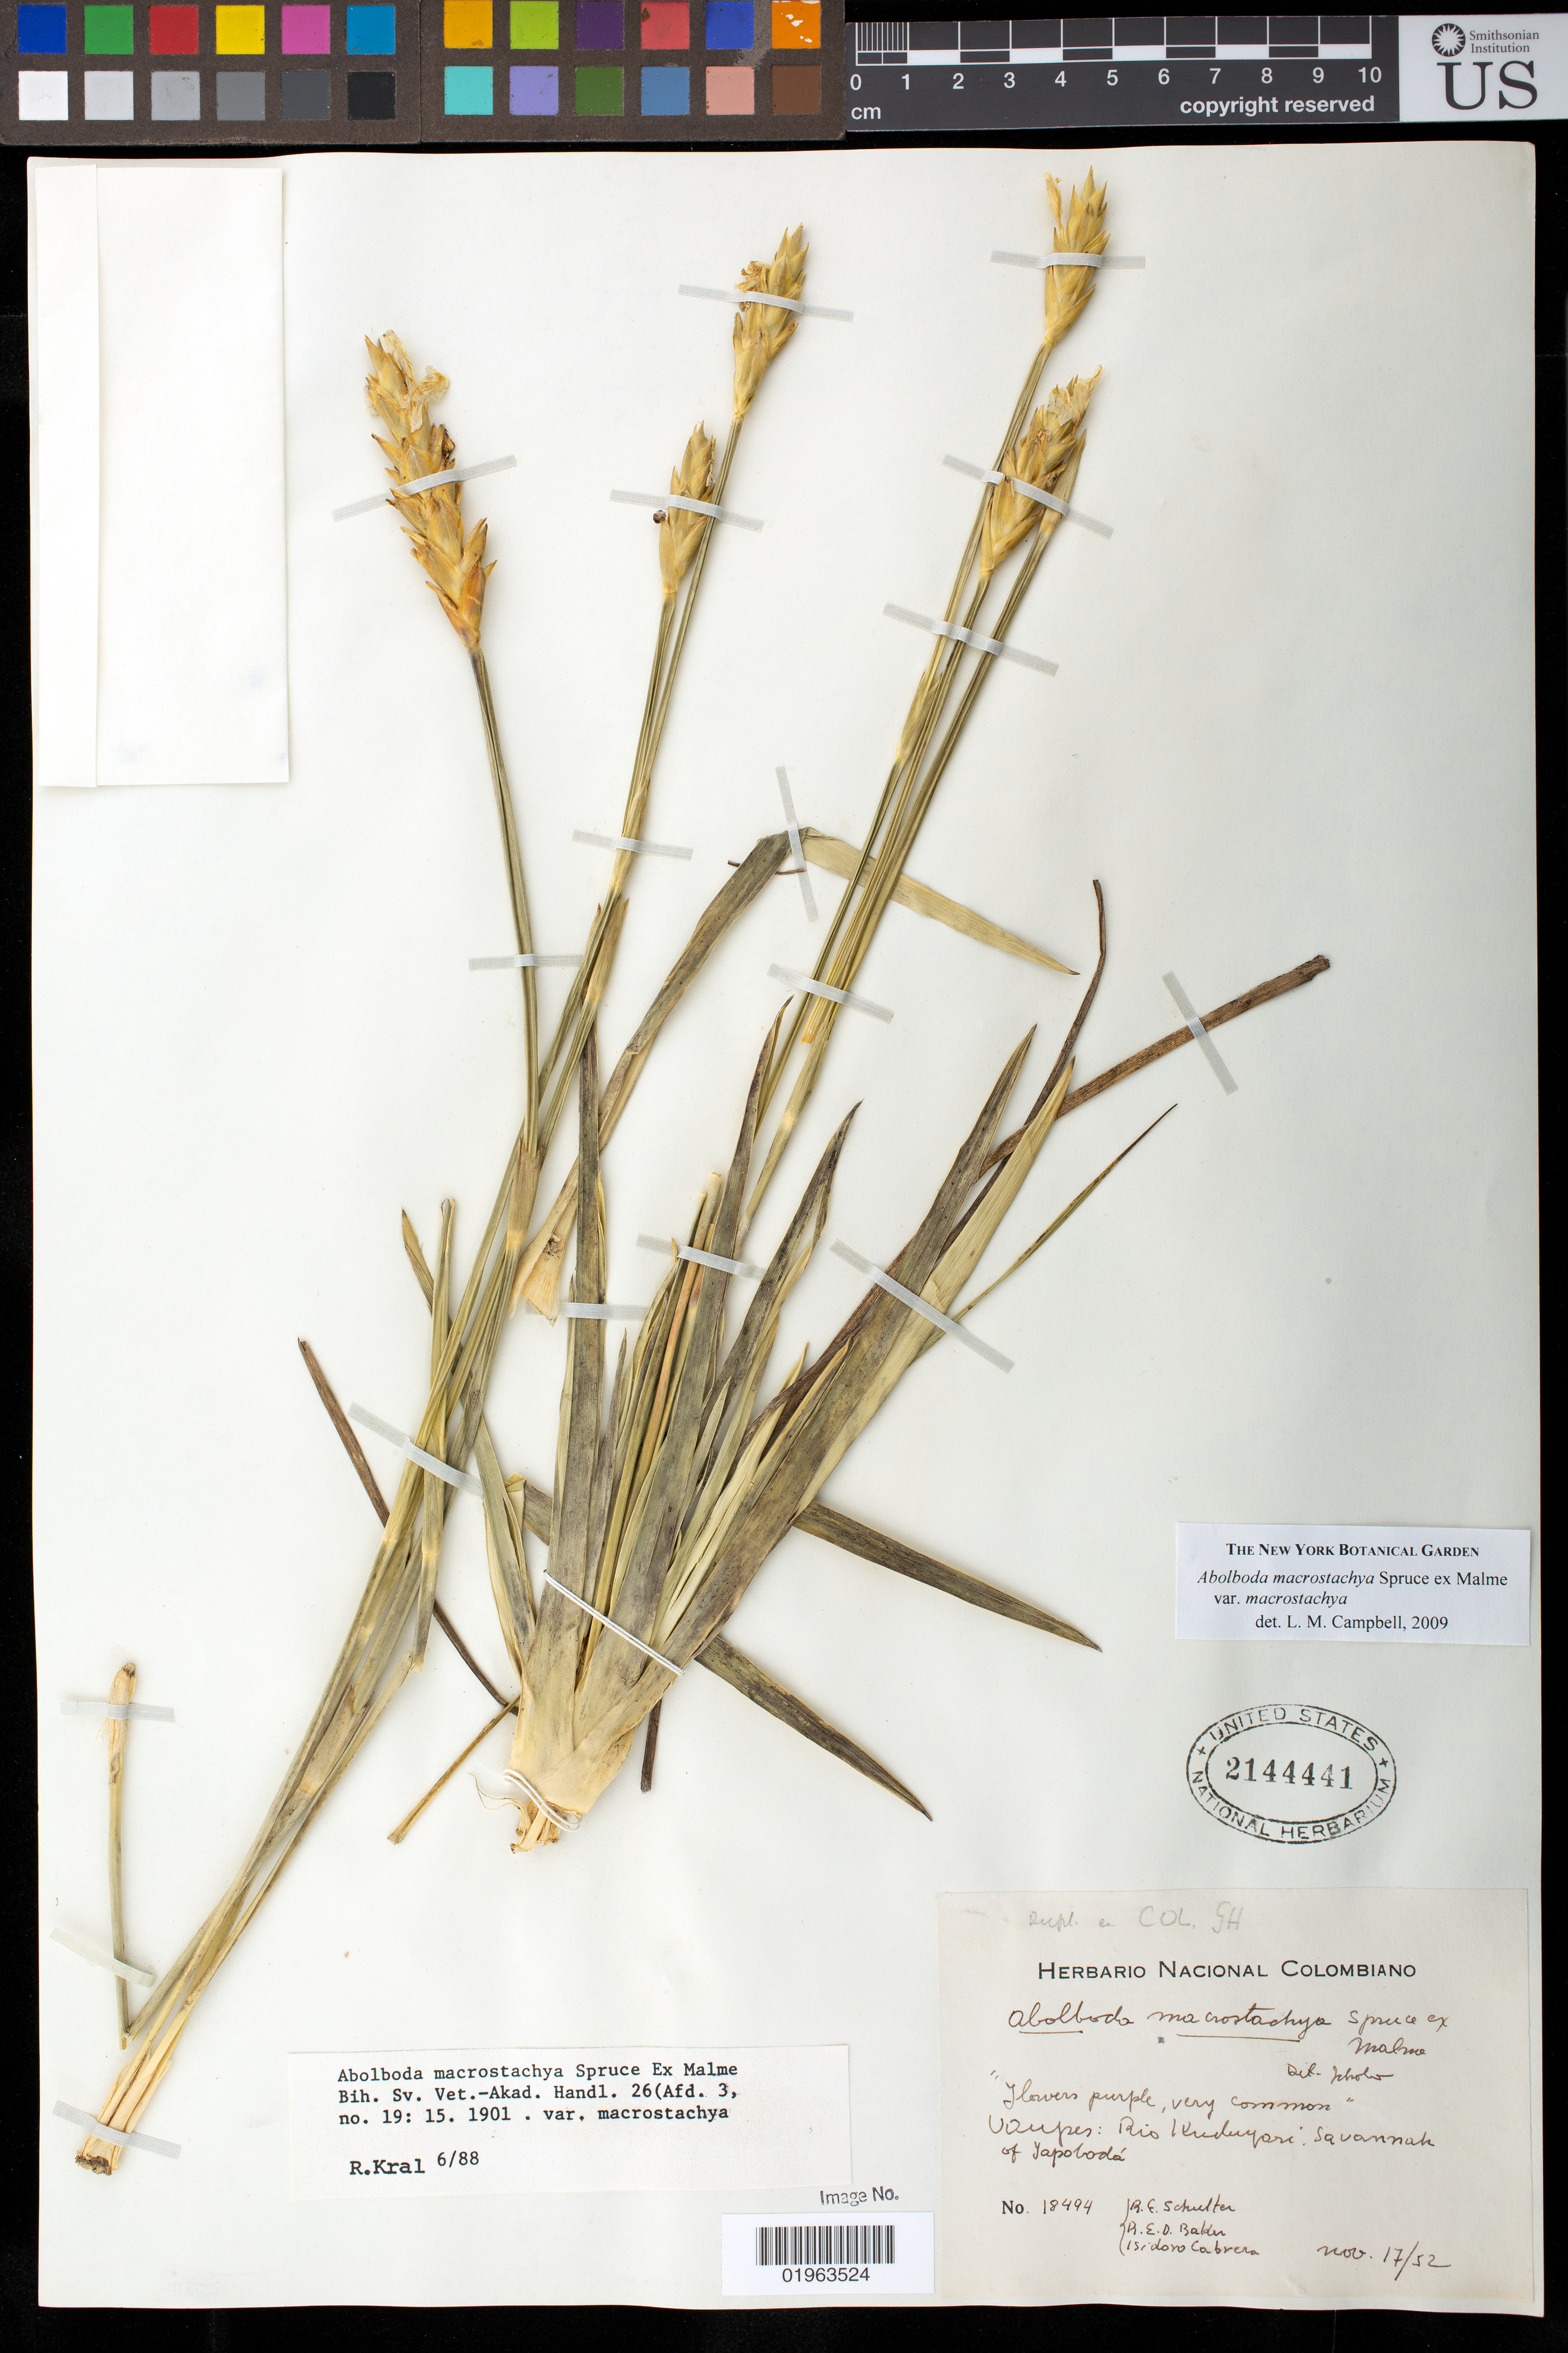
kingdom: Plantae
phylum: Tracheophyta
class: Liliopsida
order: Poales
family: Xyridaceae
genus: Abolboda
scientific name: Abolboda macrostachya var. macrostachya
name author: Spruce ex Malme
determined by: Campbell, L. M.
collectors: R. E. Schultes, R. E. D. Baker & I. Cabrera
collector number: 18494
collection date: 1952-11-17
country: Colombia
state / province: Vaupés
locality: Río Kuduyarí, Savannah of Yapoboda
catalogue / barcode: US 2144441